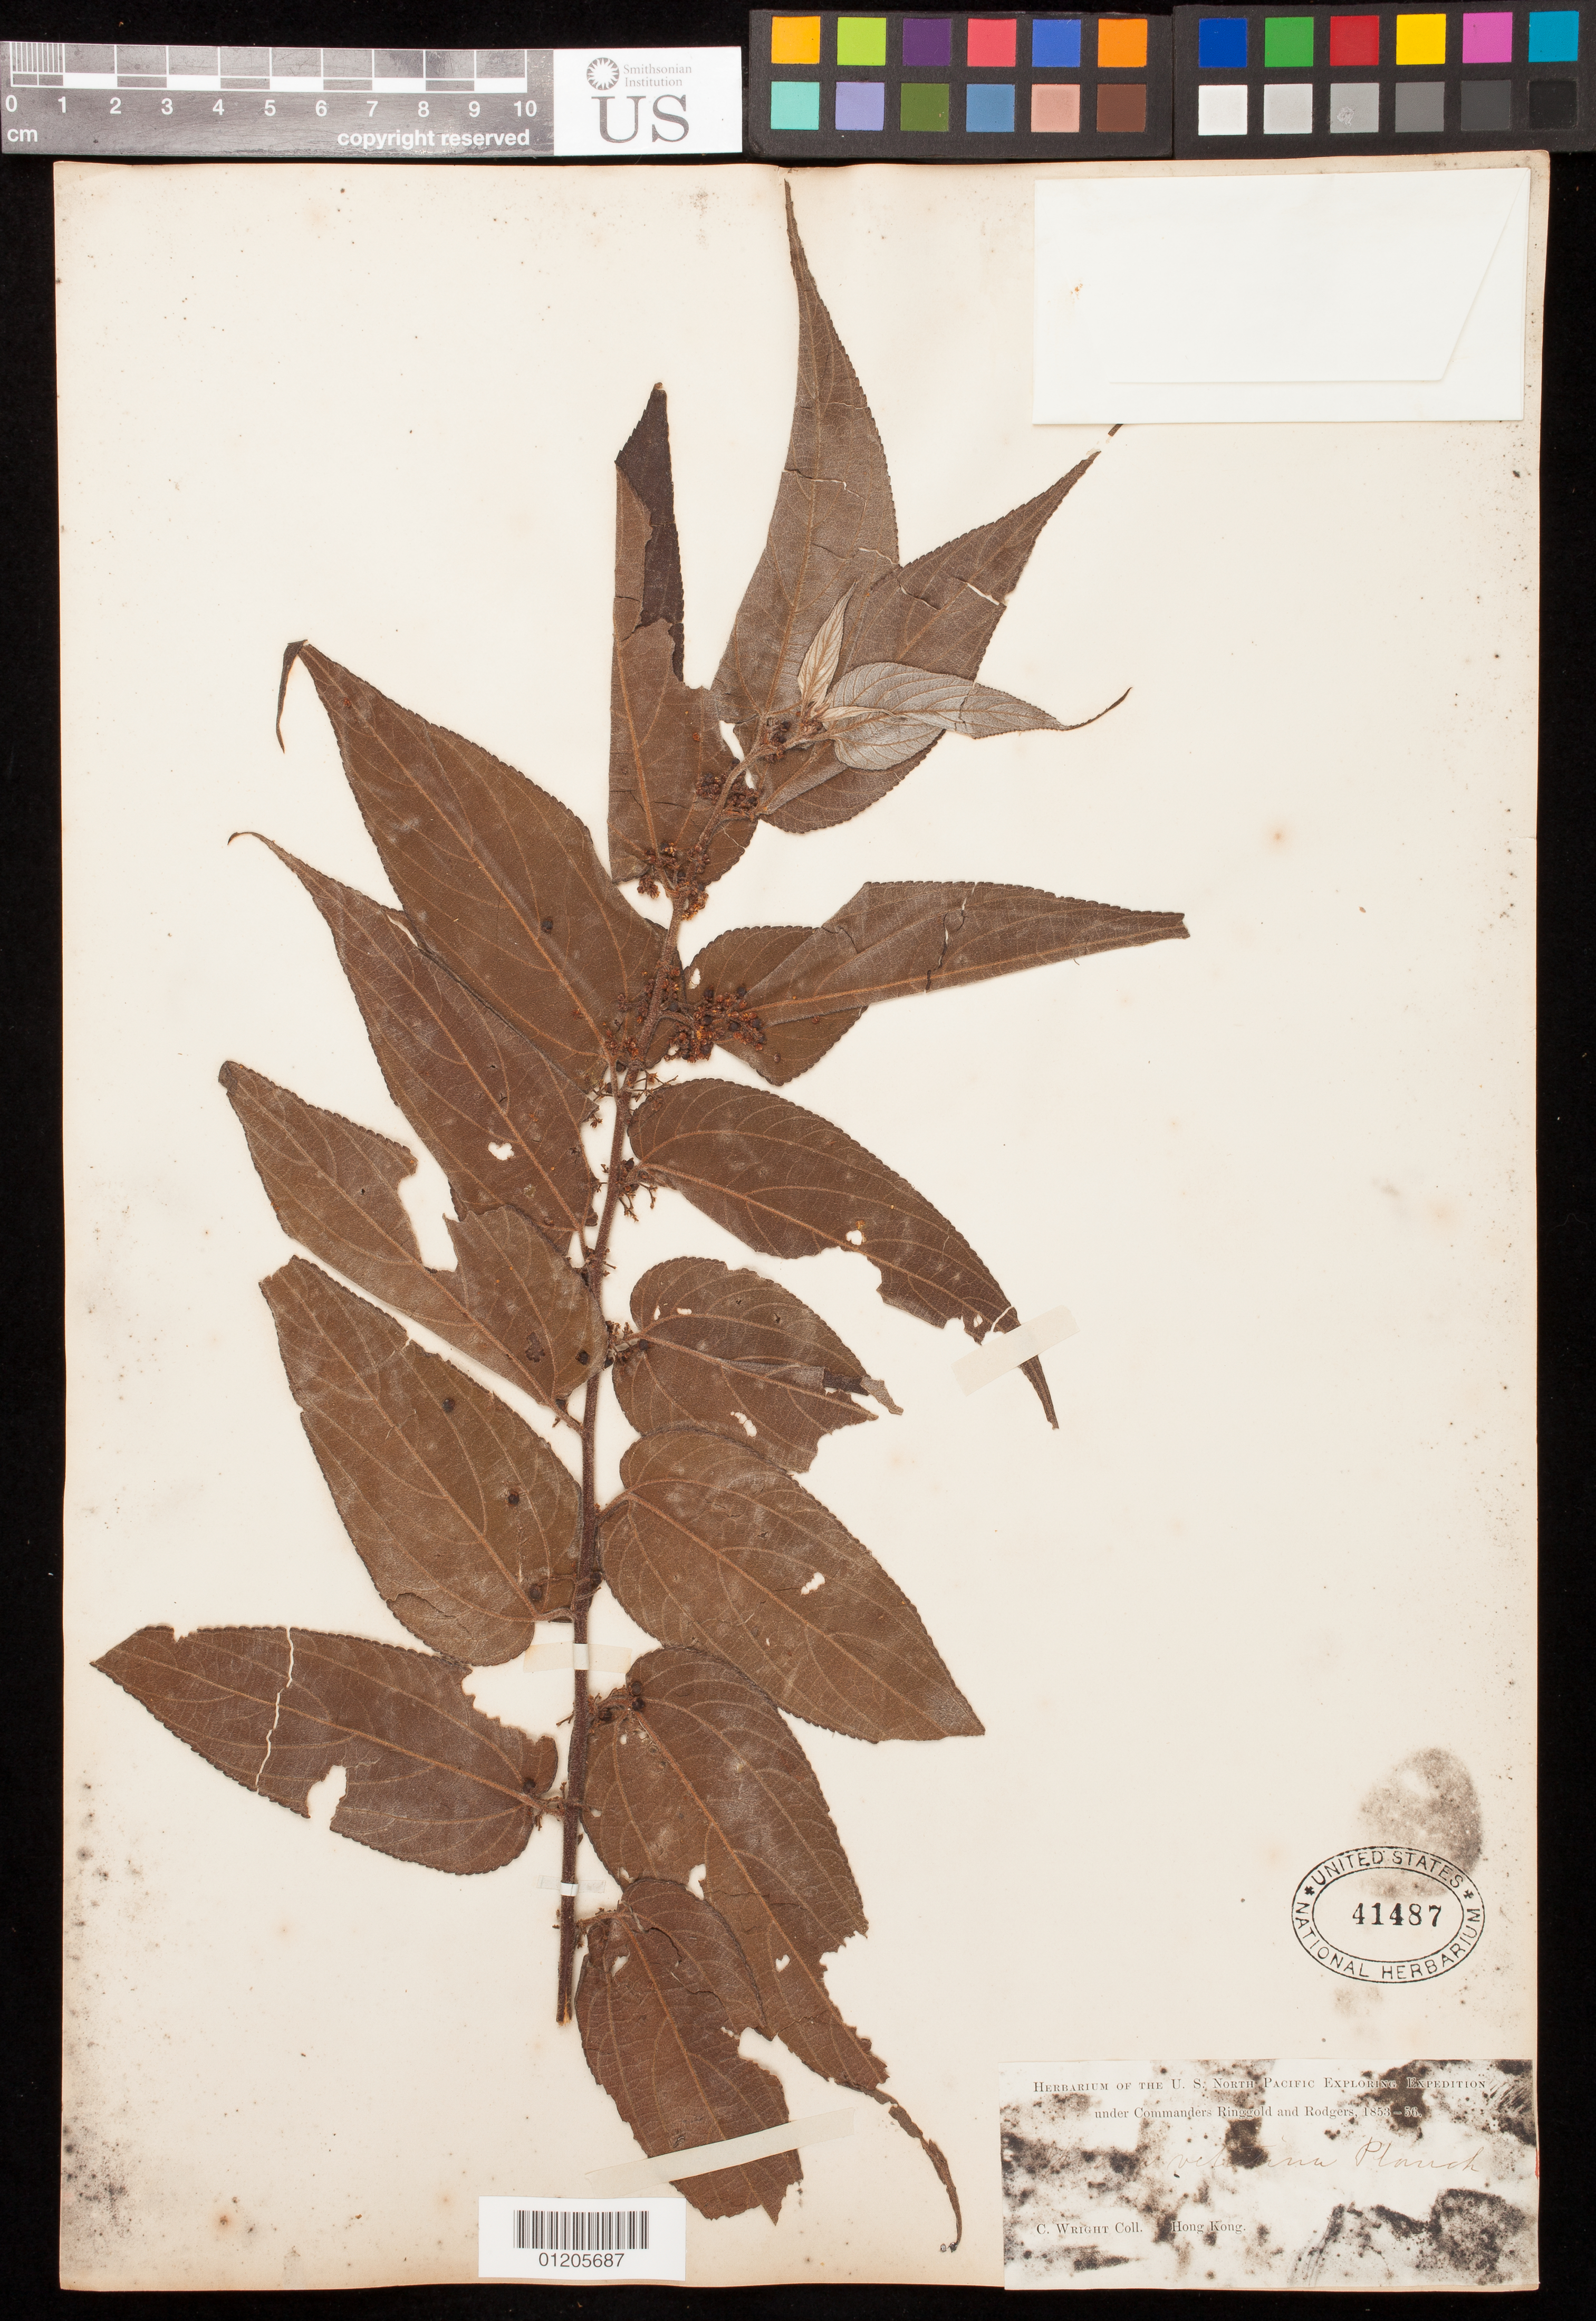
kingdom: Plantae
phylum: Tracheophyta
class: Magnoliopsida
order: Rosales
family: Cannabaceae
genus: Sponia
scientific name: Sponia argentea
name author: Planch.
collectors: C. Wright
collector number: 304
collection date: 1853/1856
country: Japan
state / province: Tokyo, Federal City of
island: Bonin Islands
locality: Bonin Islands.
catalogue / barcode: US 97029